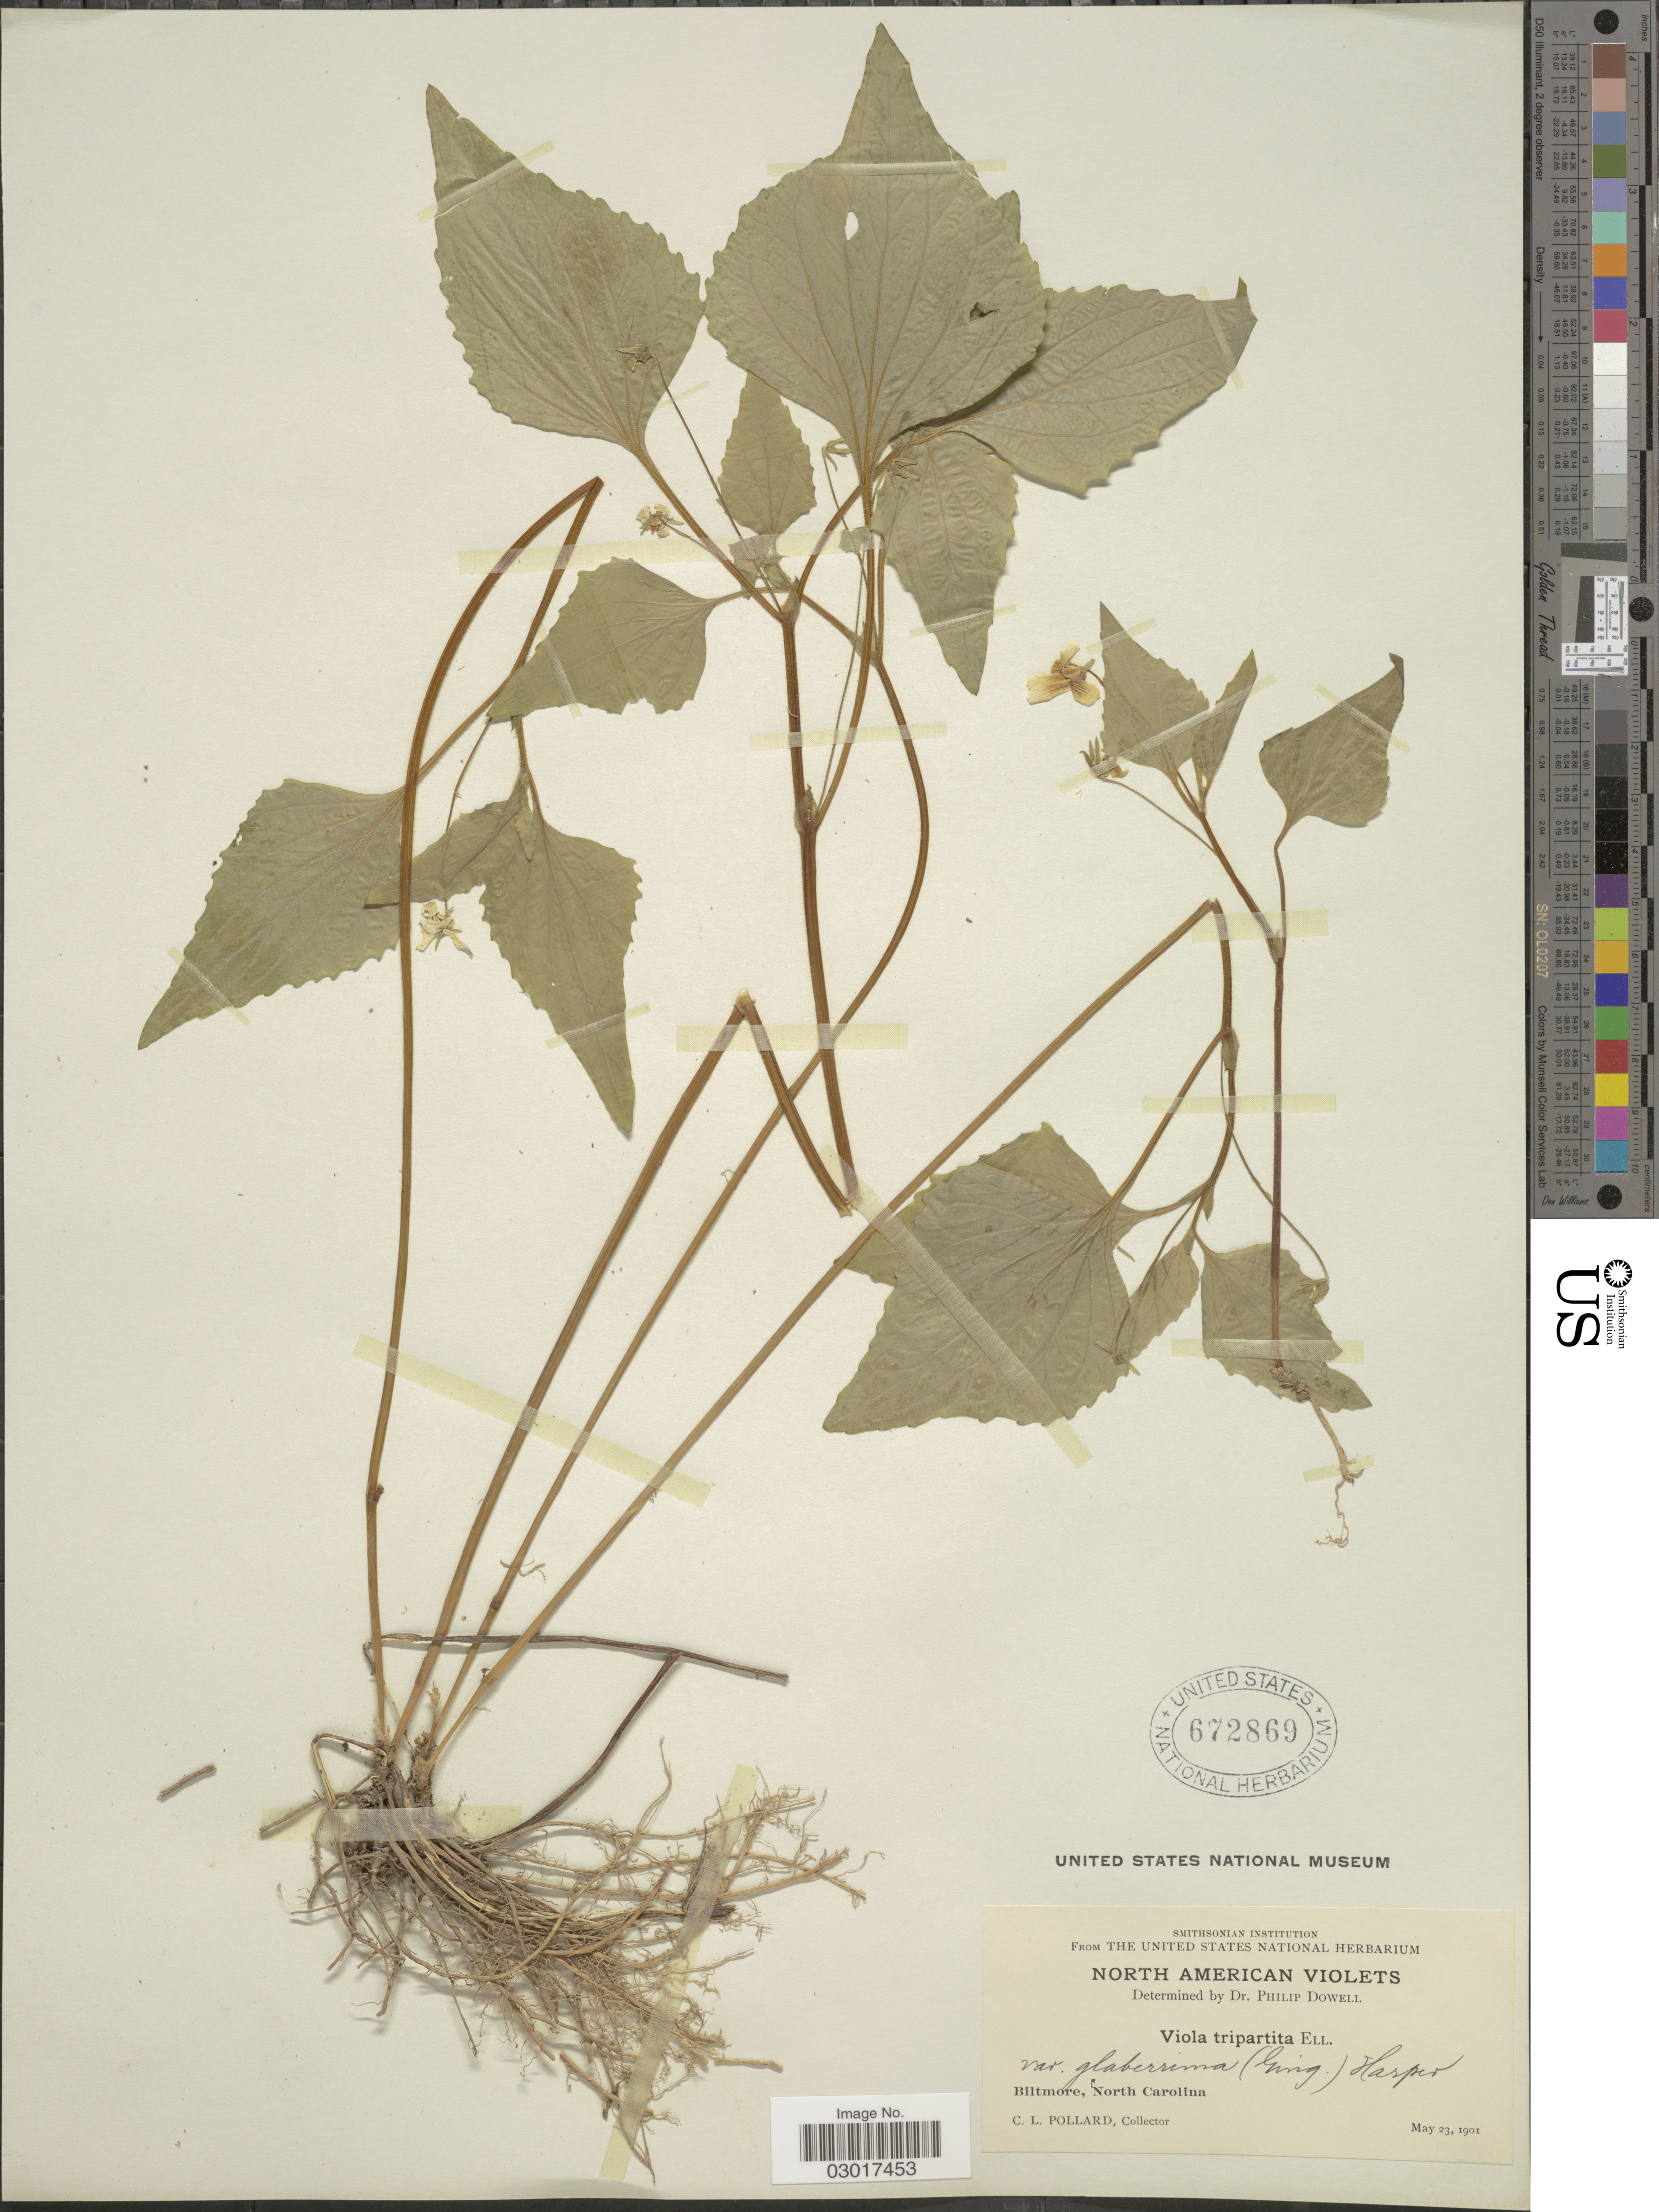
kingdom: Plantae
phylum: Tracheophyta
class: Magnoliopsida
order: Malpighiales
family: Violaceae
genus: Viola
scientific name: Viola tripartita var. glaberrima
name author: (Ging.) R.M. Harper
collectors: C. L. Pollard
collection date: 1901-05-23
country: United States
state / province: North Carolina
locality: Biltmore.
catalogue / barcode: US 672869